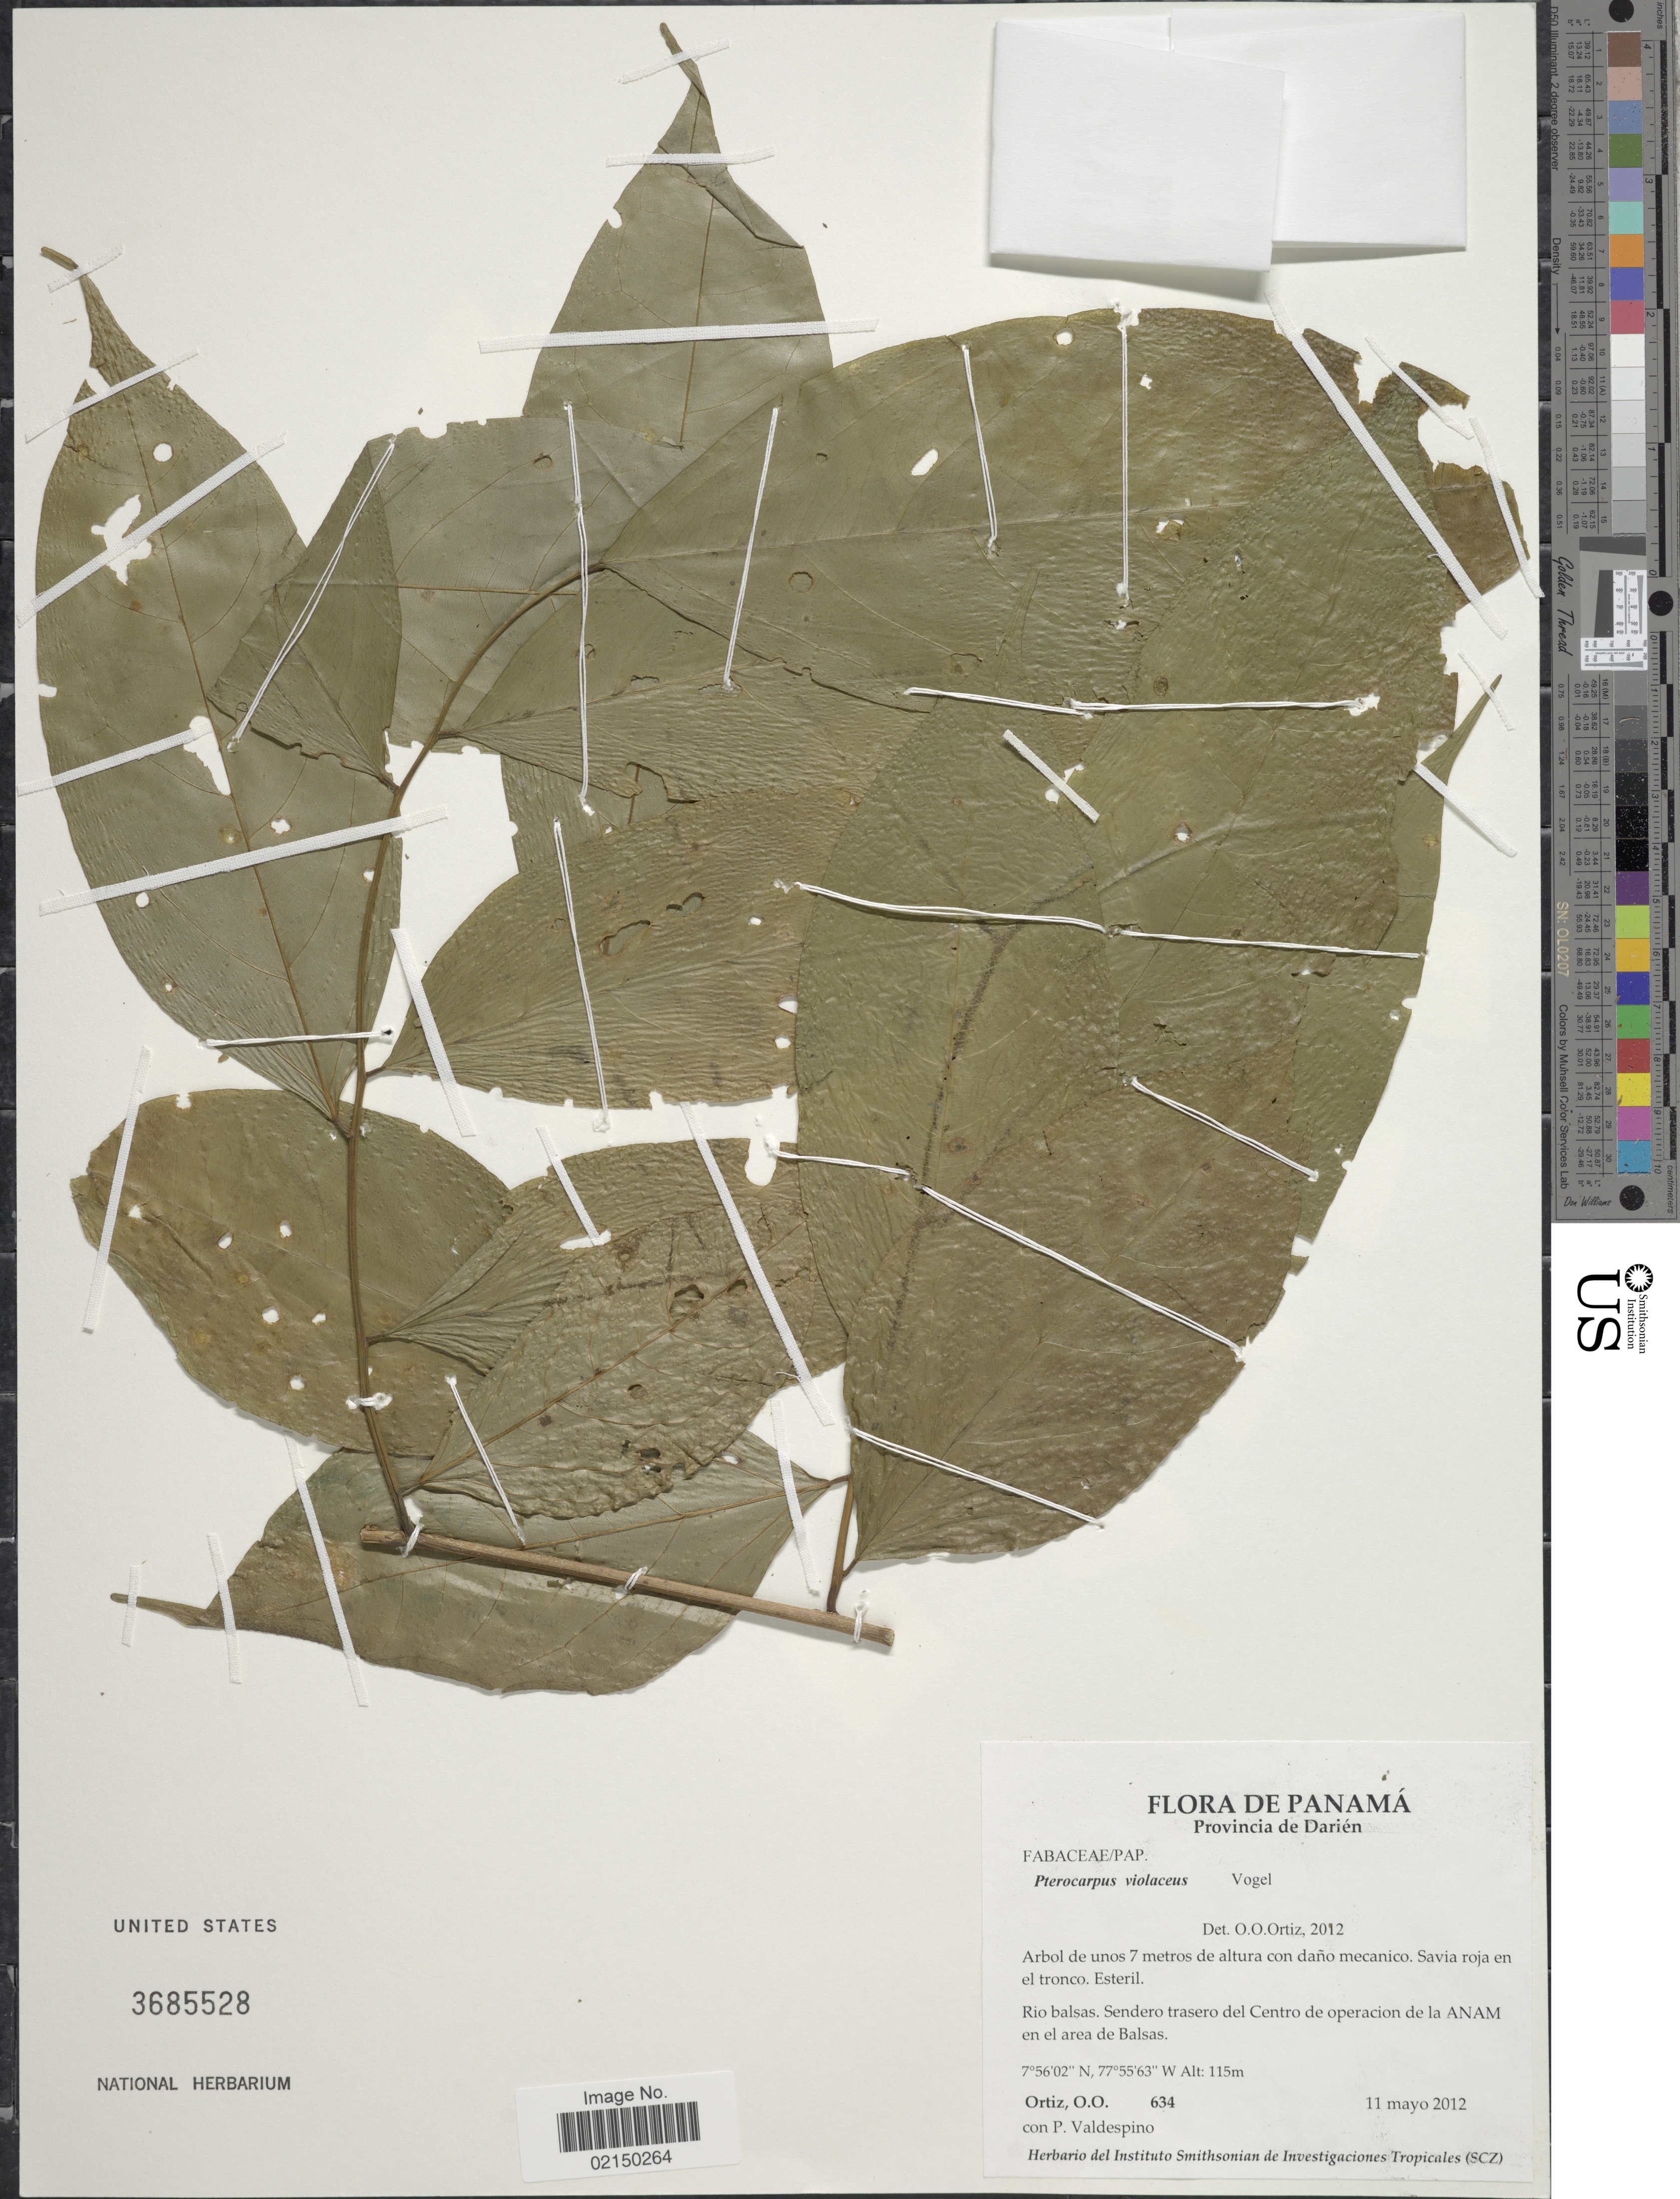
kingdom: Plantae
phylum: Tracheophyta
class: Magnoliopsida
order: Fabales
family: Fabaceae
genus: Pterocarpus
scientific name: Pterocarpus violaceus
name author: Vogel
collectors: O. O. Ortiz & P. Valdespino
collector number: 634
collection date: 2012-05-11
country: Panama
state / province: Darién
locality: Rio balsas, Sendero trasero del Centro de operacion de la ANAM en el area de Balsas.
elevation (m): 115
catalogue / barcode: US 3685528